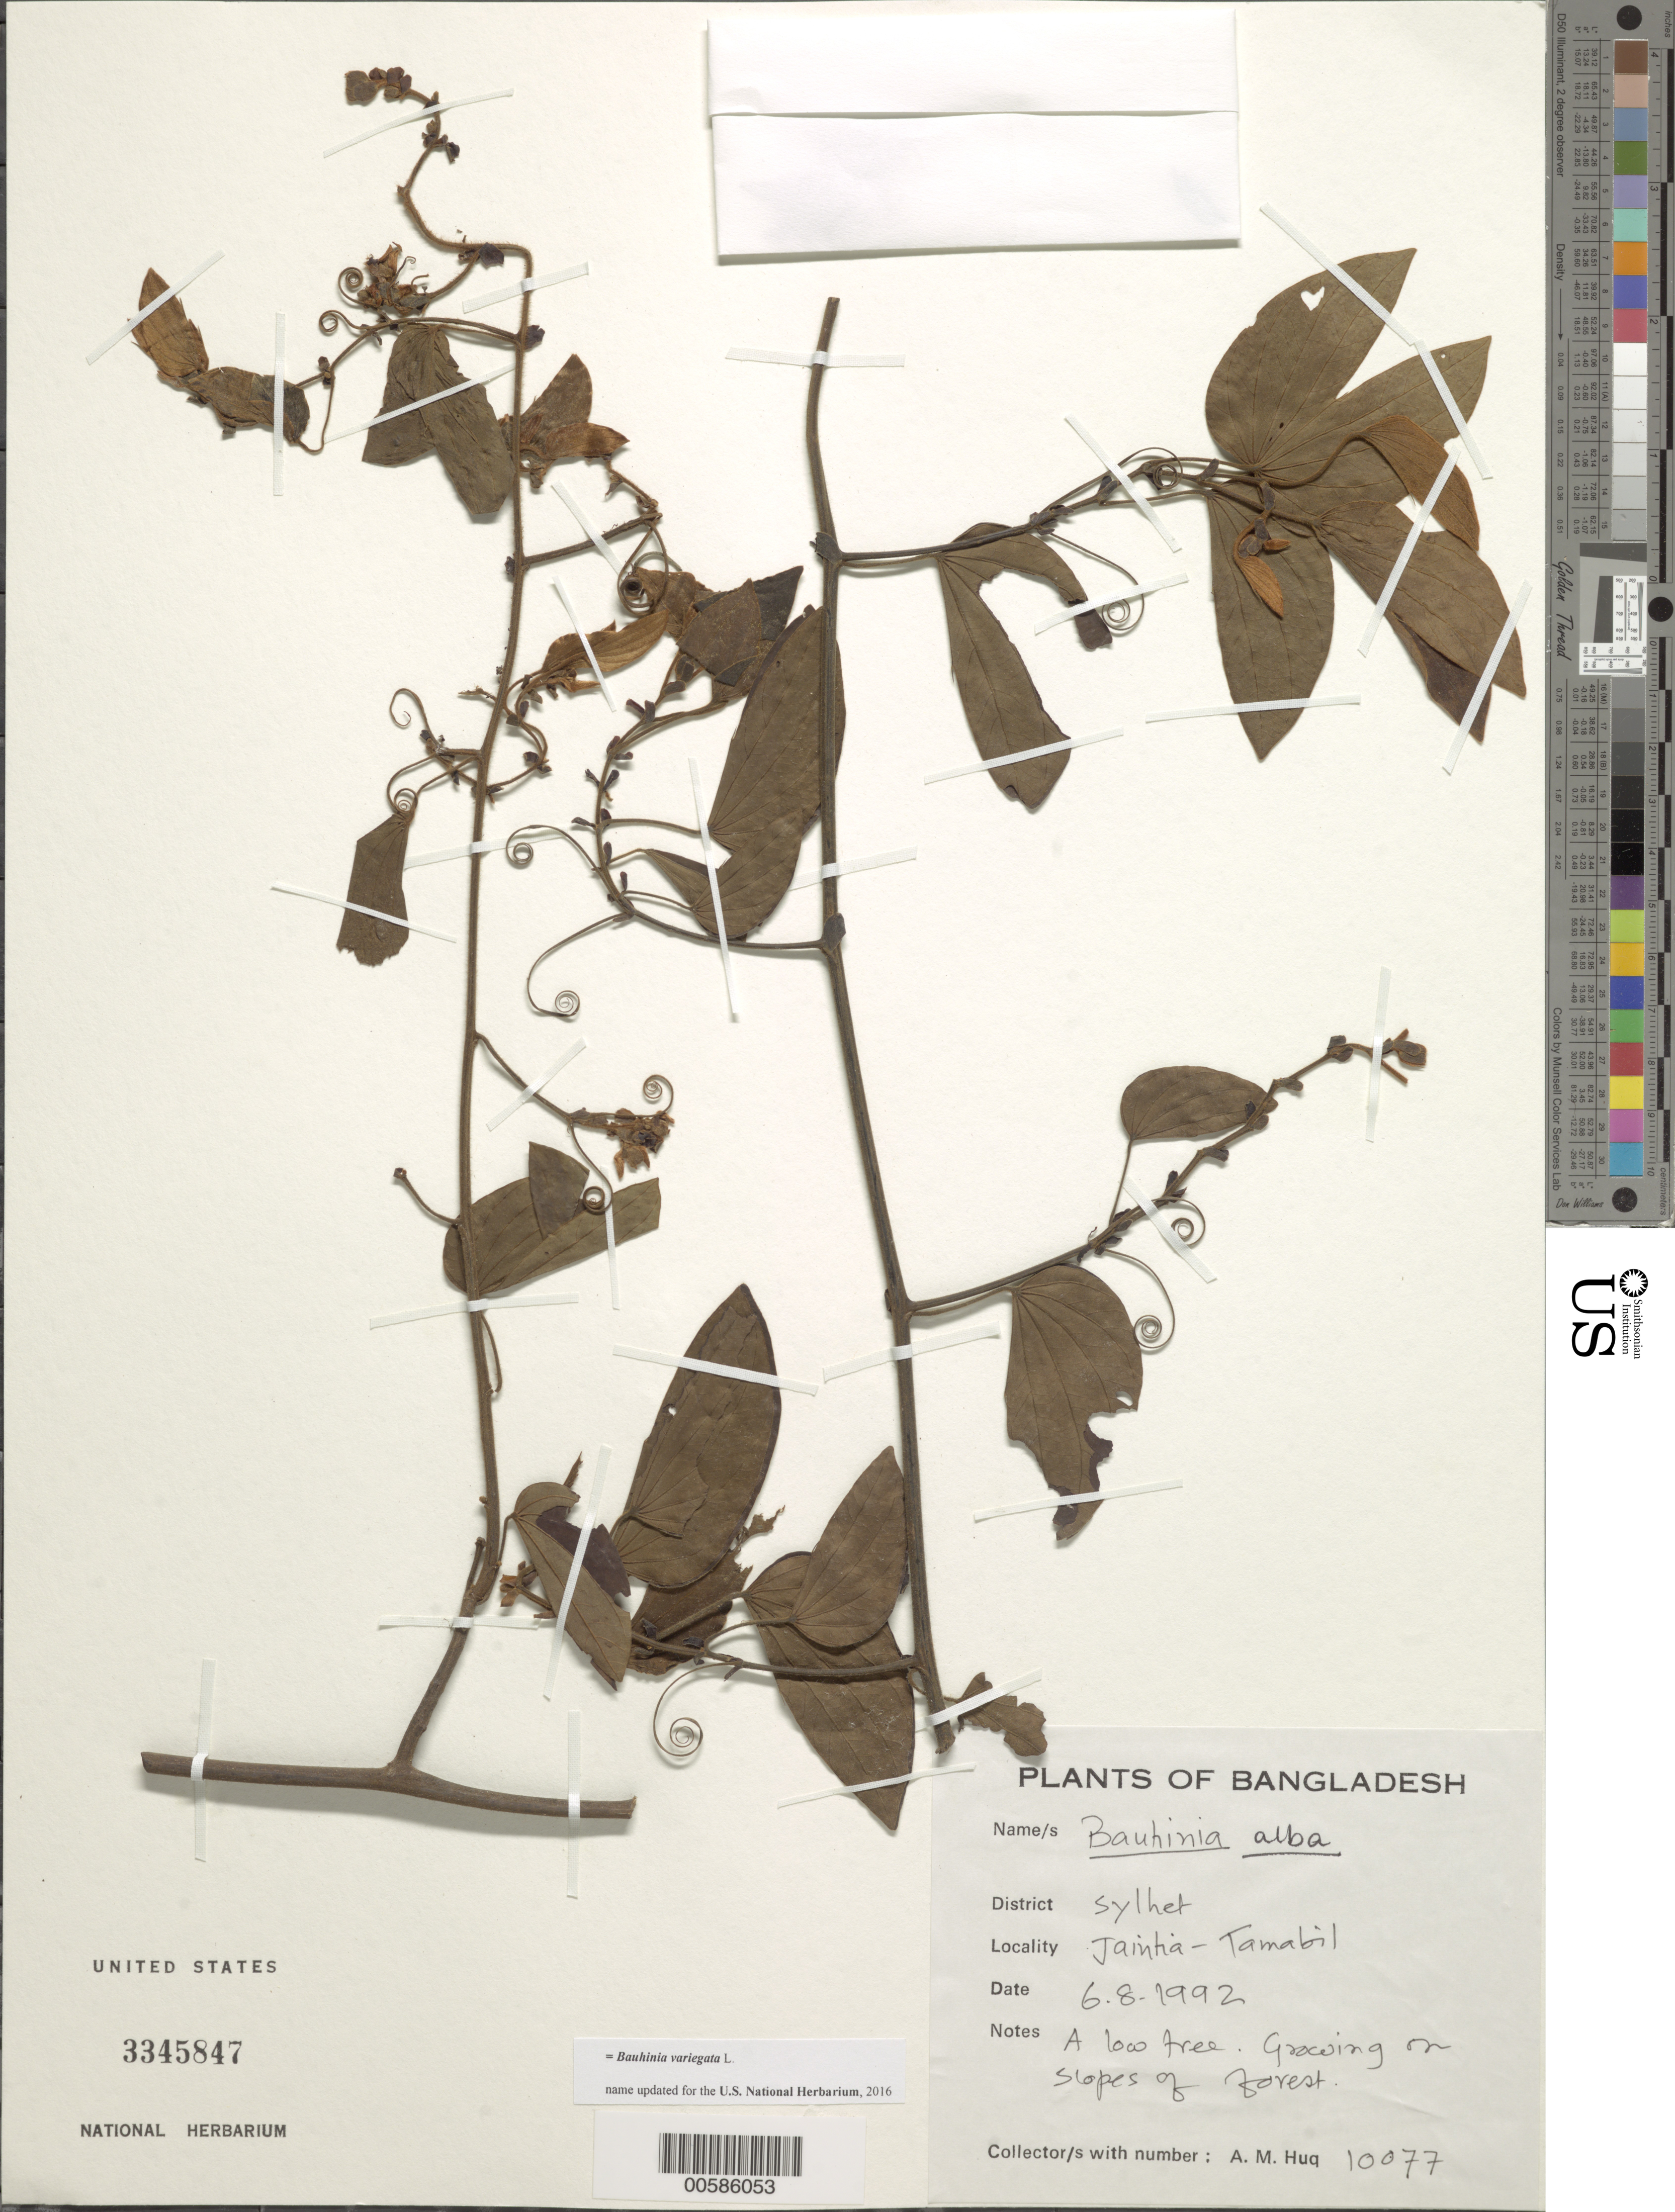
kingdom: Plantae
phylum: Tracheophyta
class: Magnoliopsida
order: Fabales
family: Fabaceae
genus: Phanera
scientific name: Phanera variegata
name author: (L.) Benth.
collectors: A. M. Huq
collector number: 10077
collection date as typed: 06 Aug 1992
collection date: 1992-08-06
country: Bangladesh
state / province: Sylhet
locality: Jaintia-Tamabil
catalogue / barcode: US 3345847